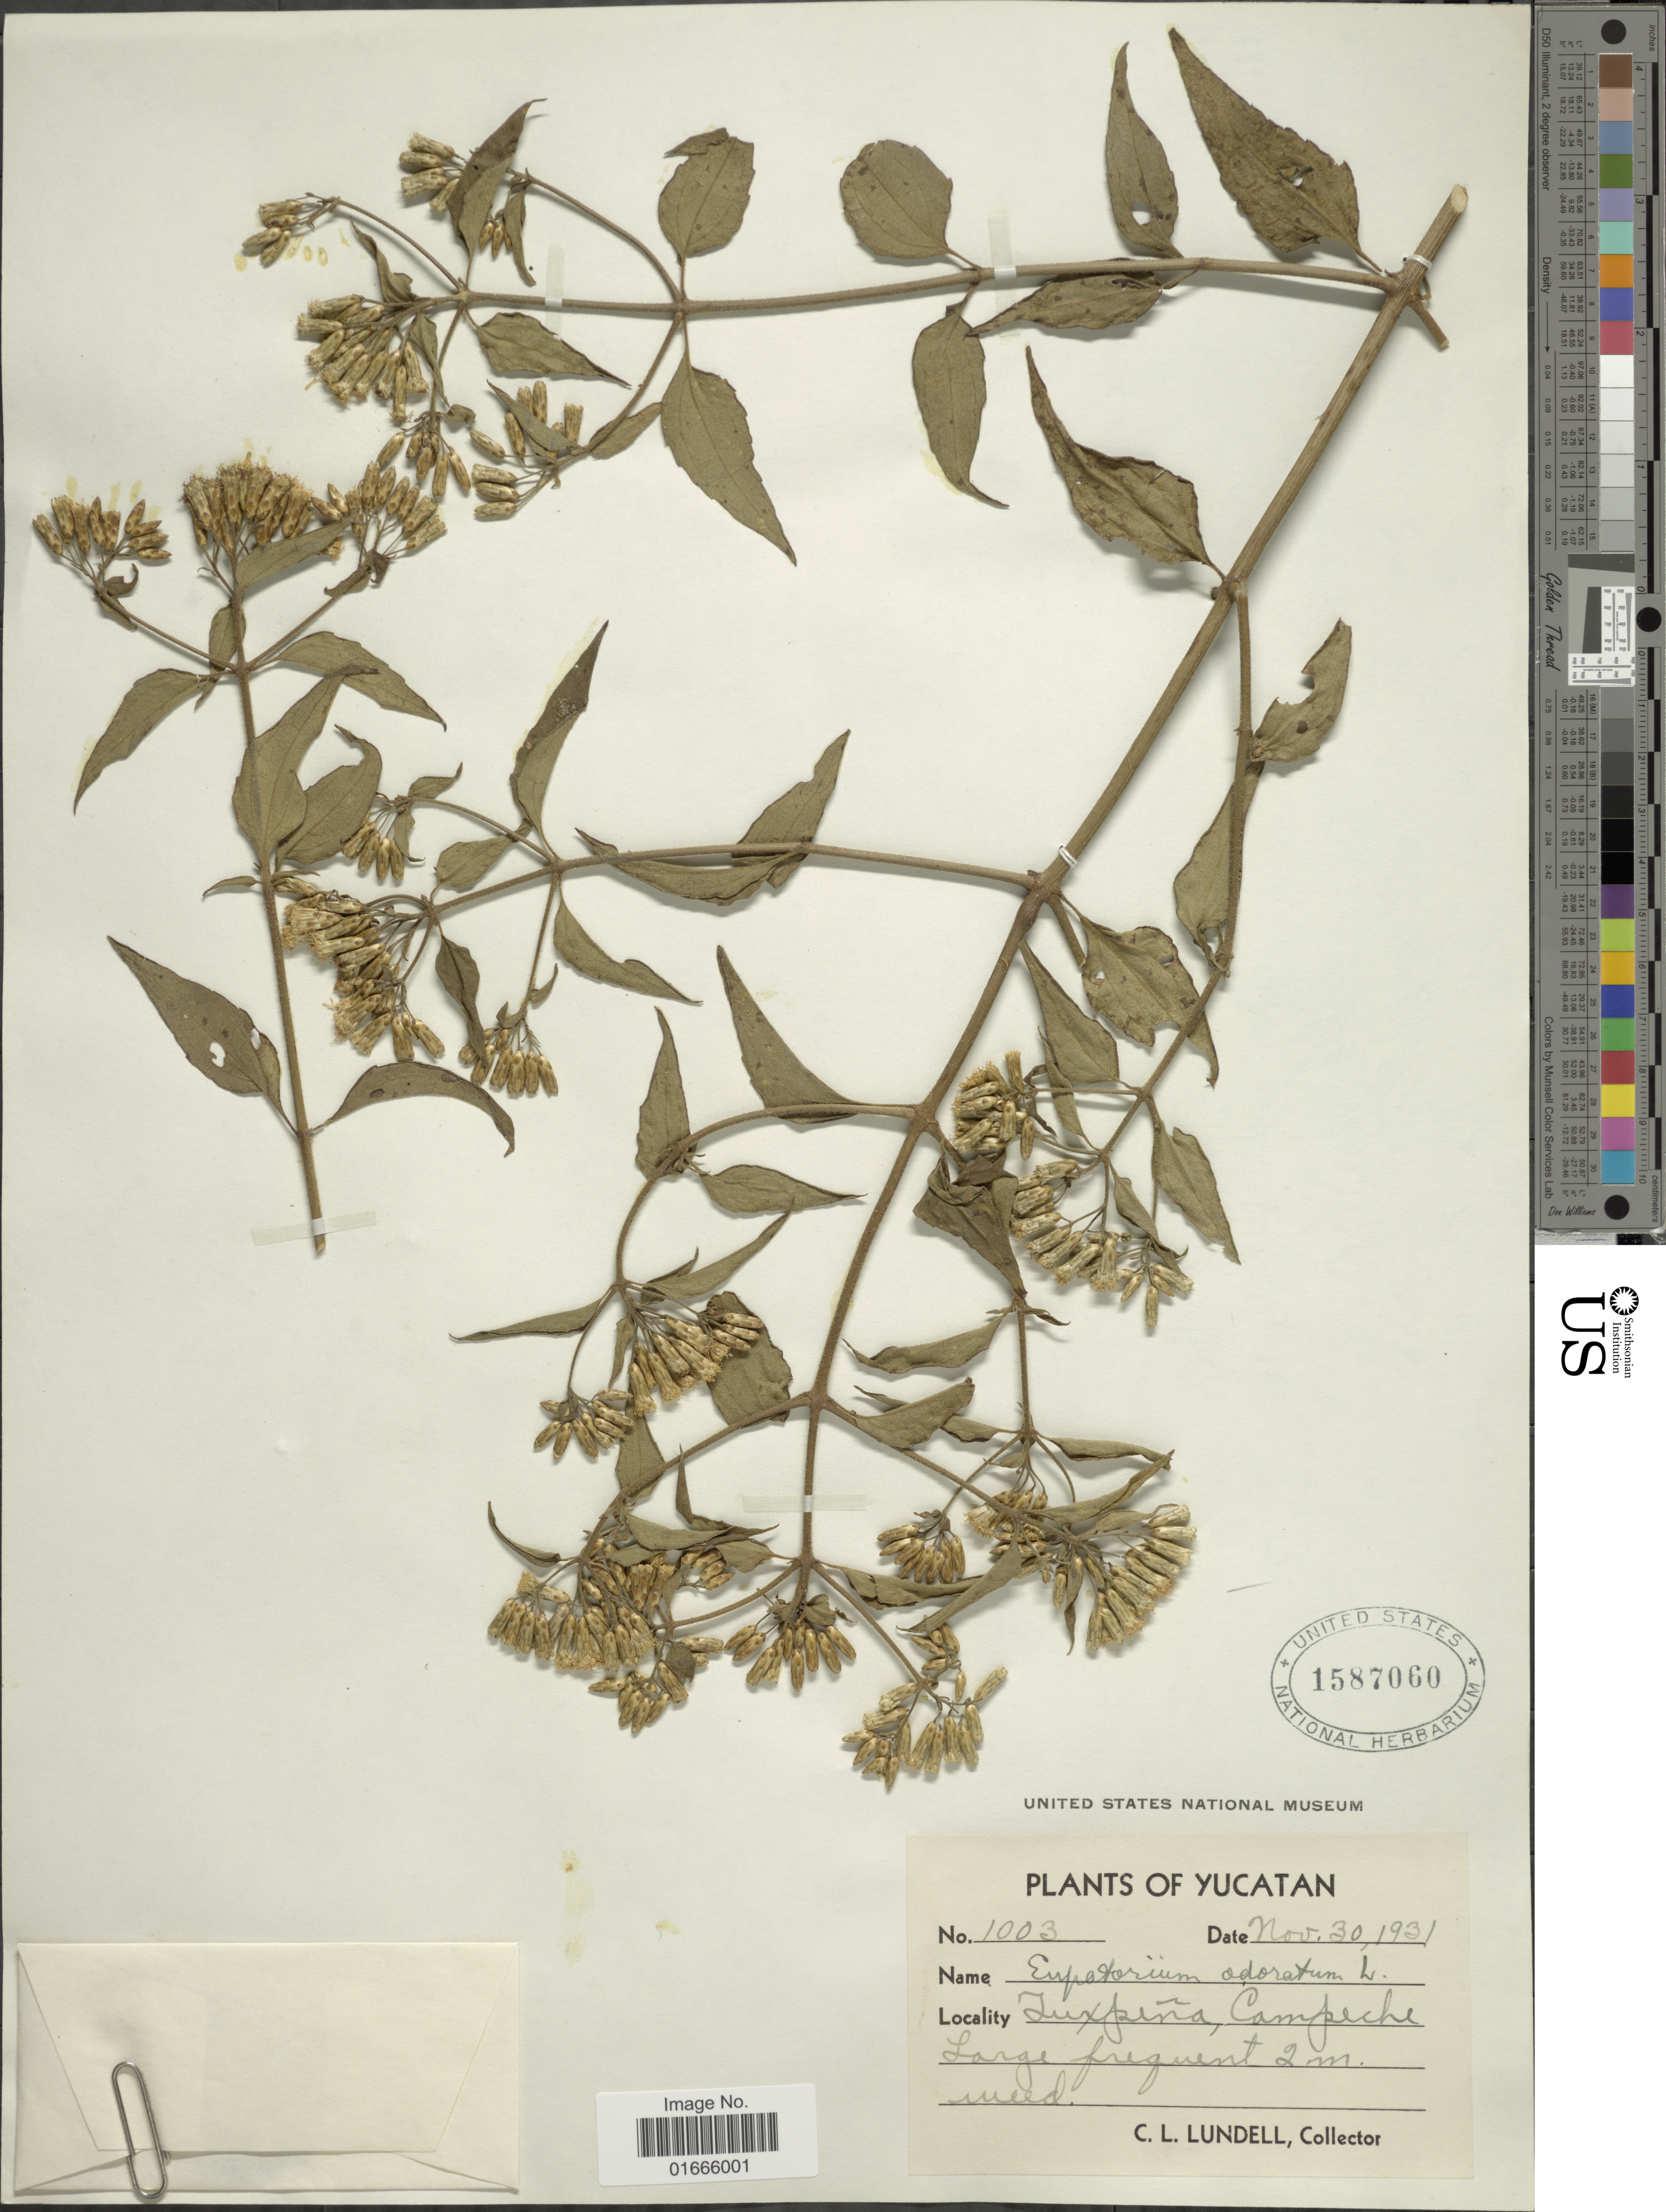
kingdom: Plantae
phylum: Tracheophyta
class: Magnoliopsida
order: Asterales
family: Asteraceae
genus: Chromolaena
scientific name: Chromolaena odorata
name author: (L.) R.M. King & H. Rob.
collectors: C. L. Lundell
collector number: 1003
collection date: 1931-11-30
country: Mexico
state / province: Yucatán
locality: Tuxpena, Campeche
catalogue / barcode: US 1587060